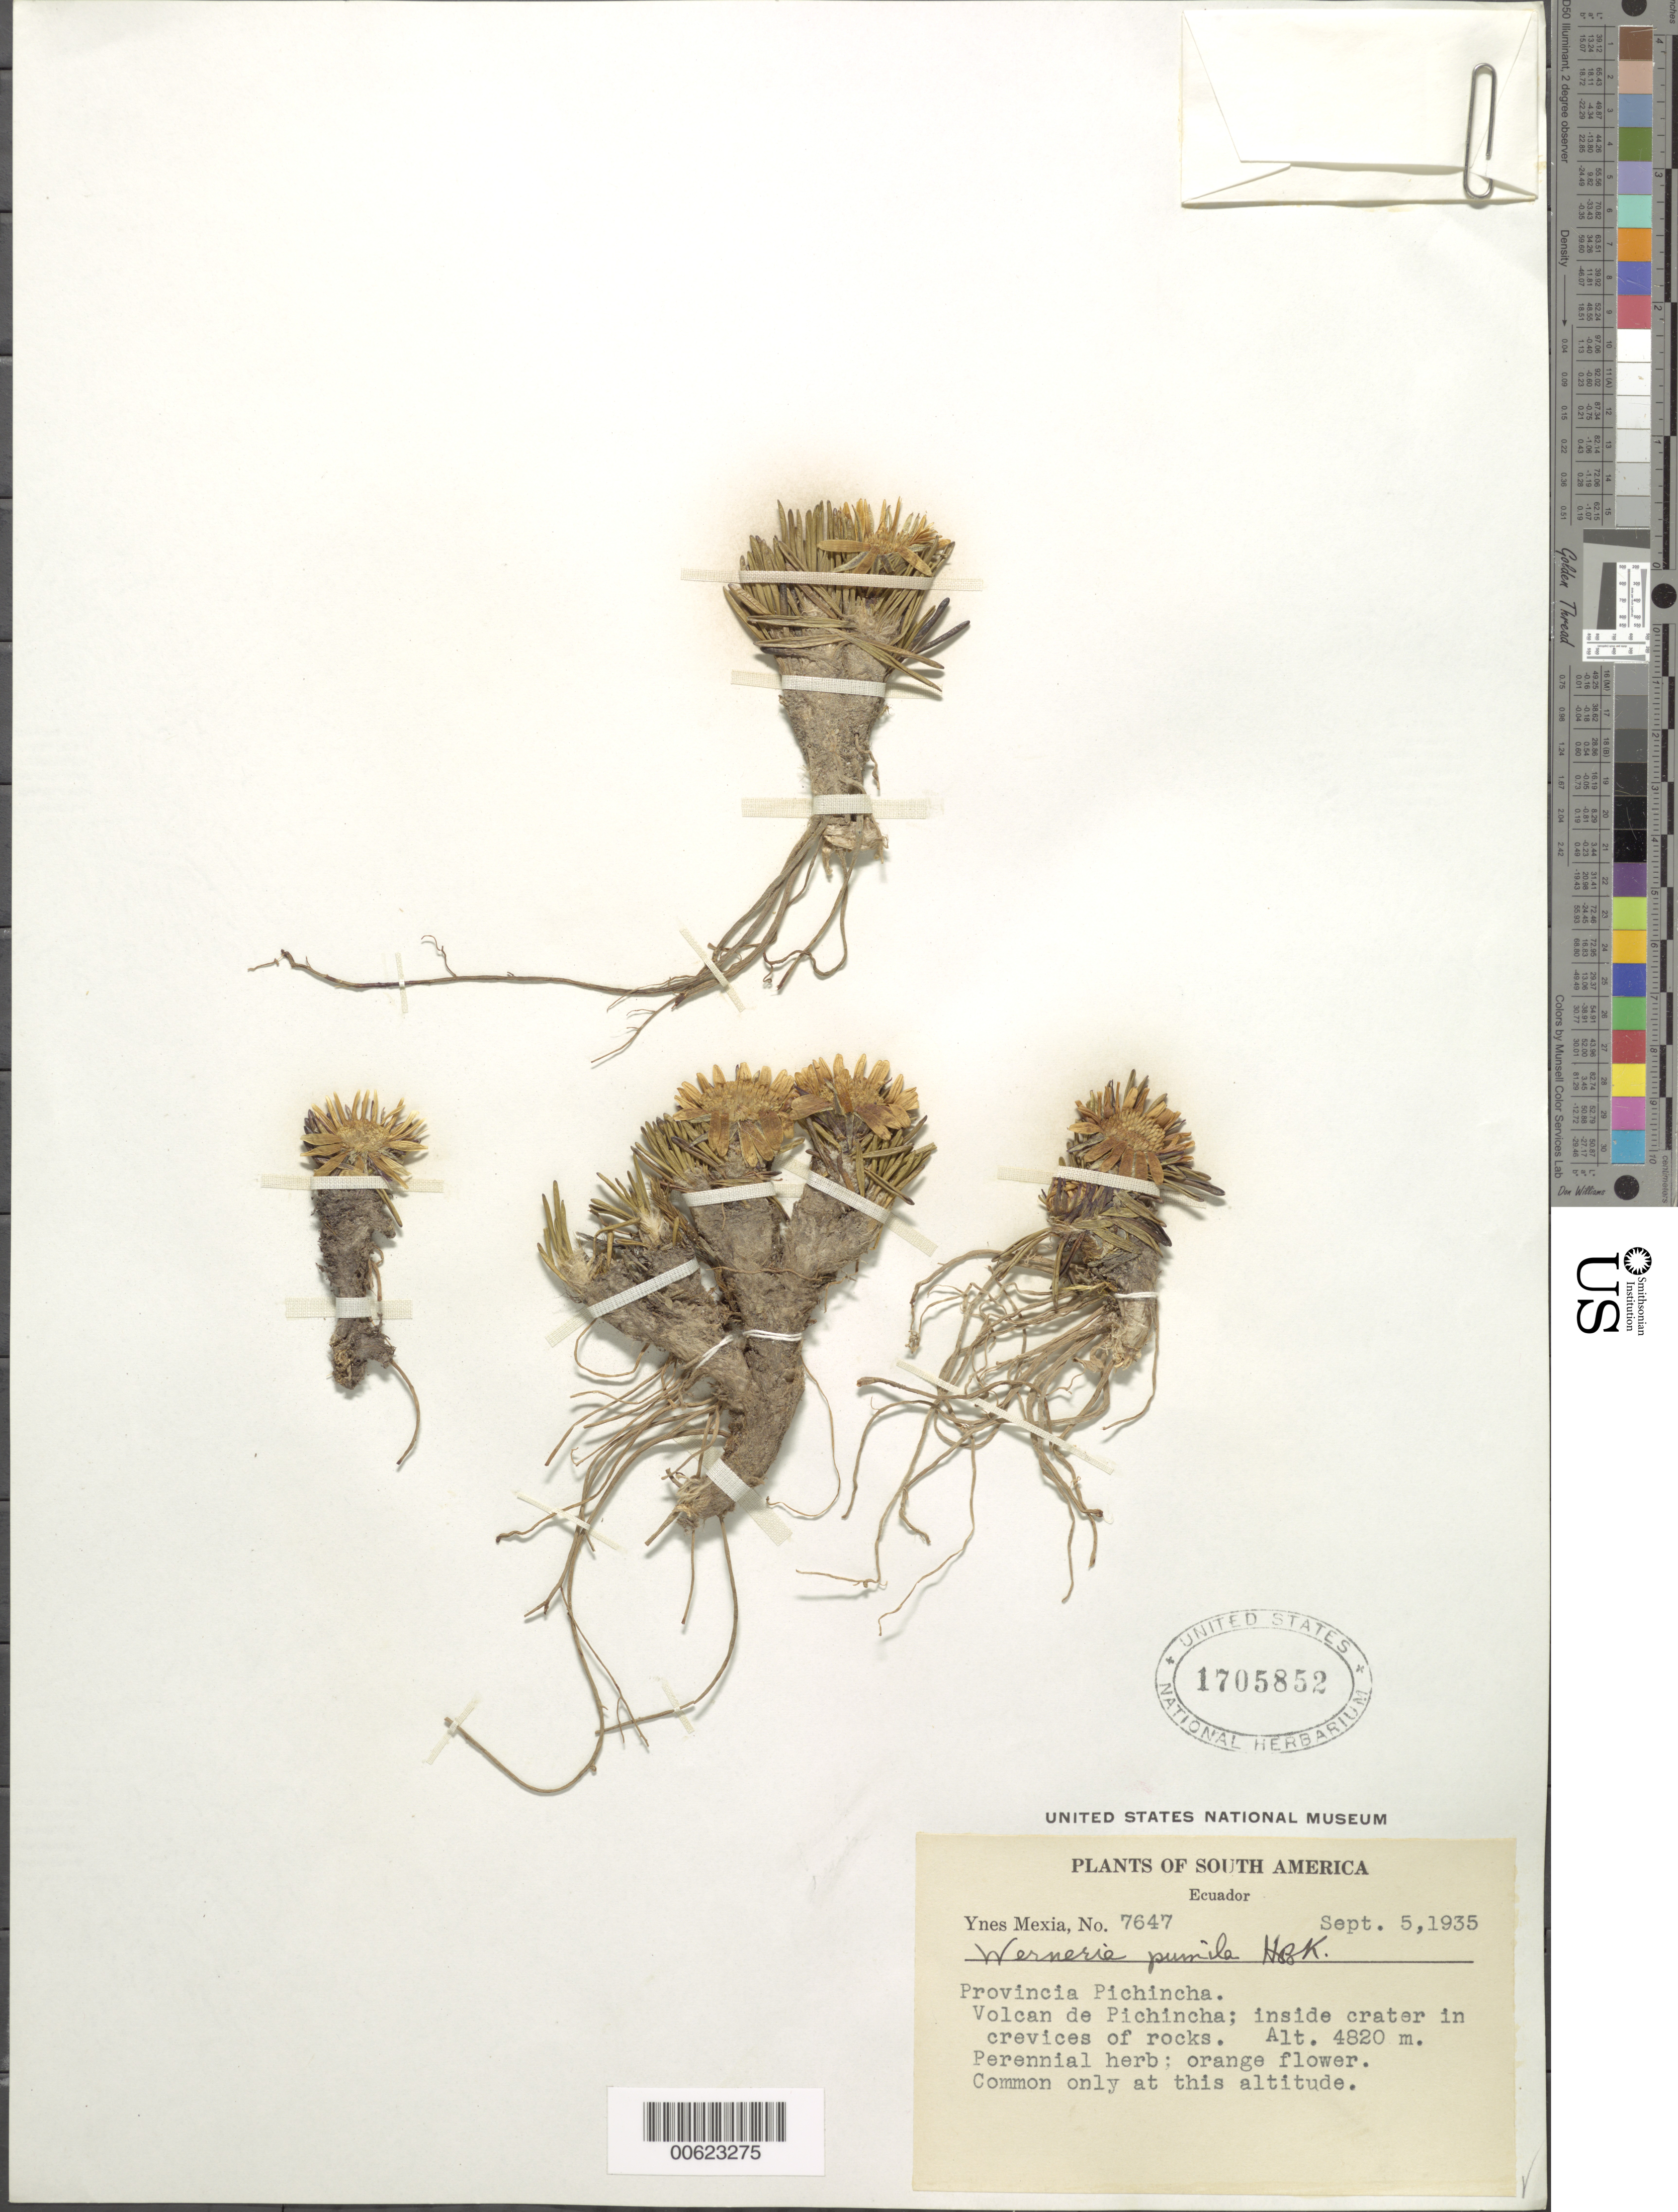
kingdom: Plantae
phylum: Tracheophyta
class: Magnoliopsida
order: Asterales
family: Asteraceae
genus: Werneria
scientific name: Werneria pumila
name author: Kunth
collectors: Y. Mexia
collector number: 7647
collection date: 1935-09-05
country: Ecuador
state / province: Pichincha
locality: Volcan de Pichincha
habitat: inside crater in crevices of rocks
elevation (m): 4820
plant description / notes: Common only at this altitude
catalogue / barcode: US 1705852